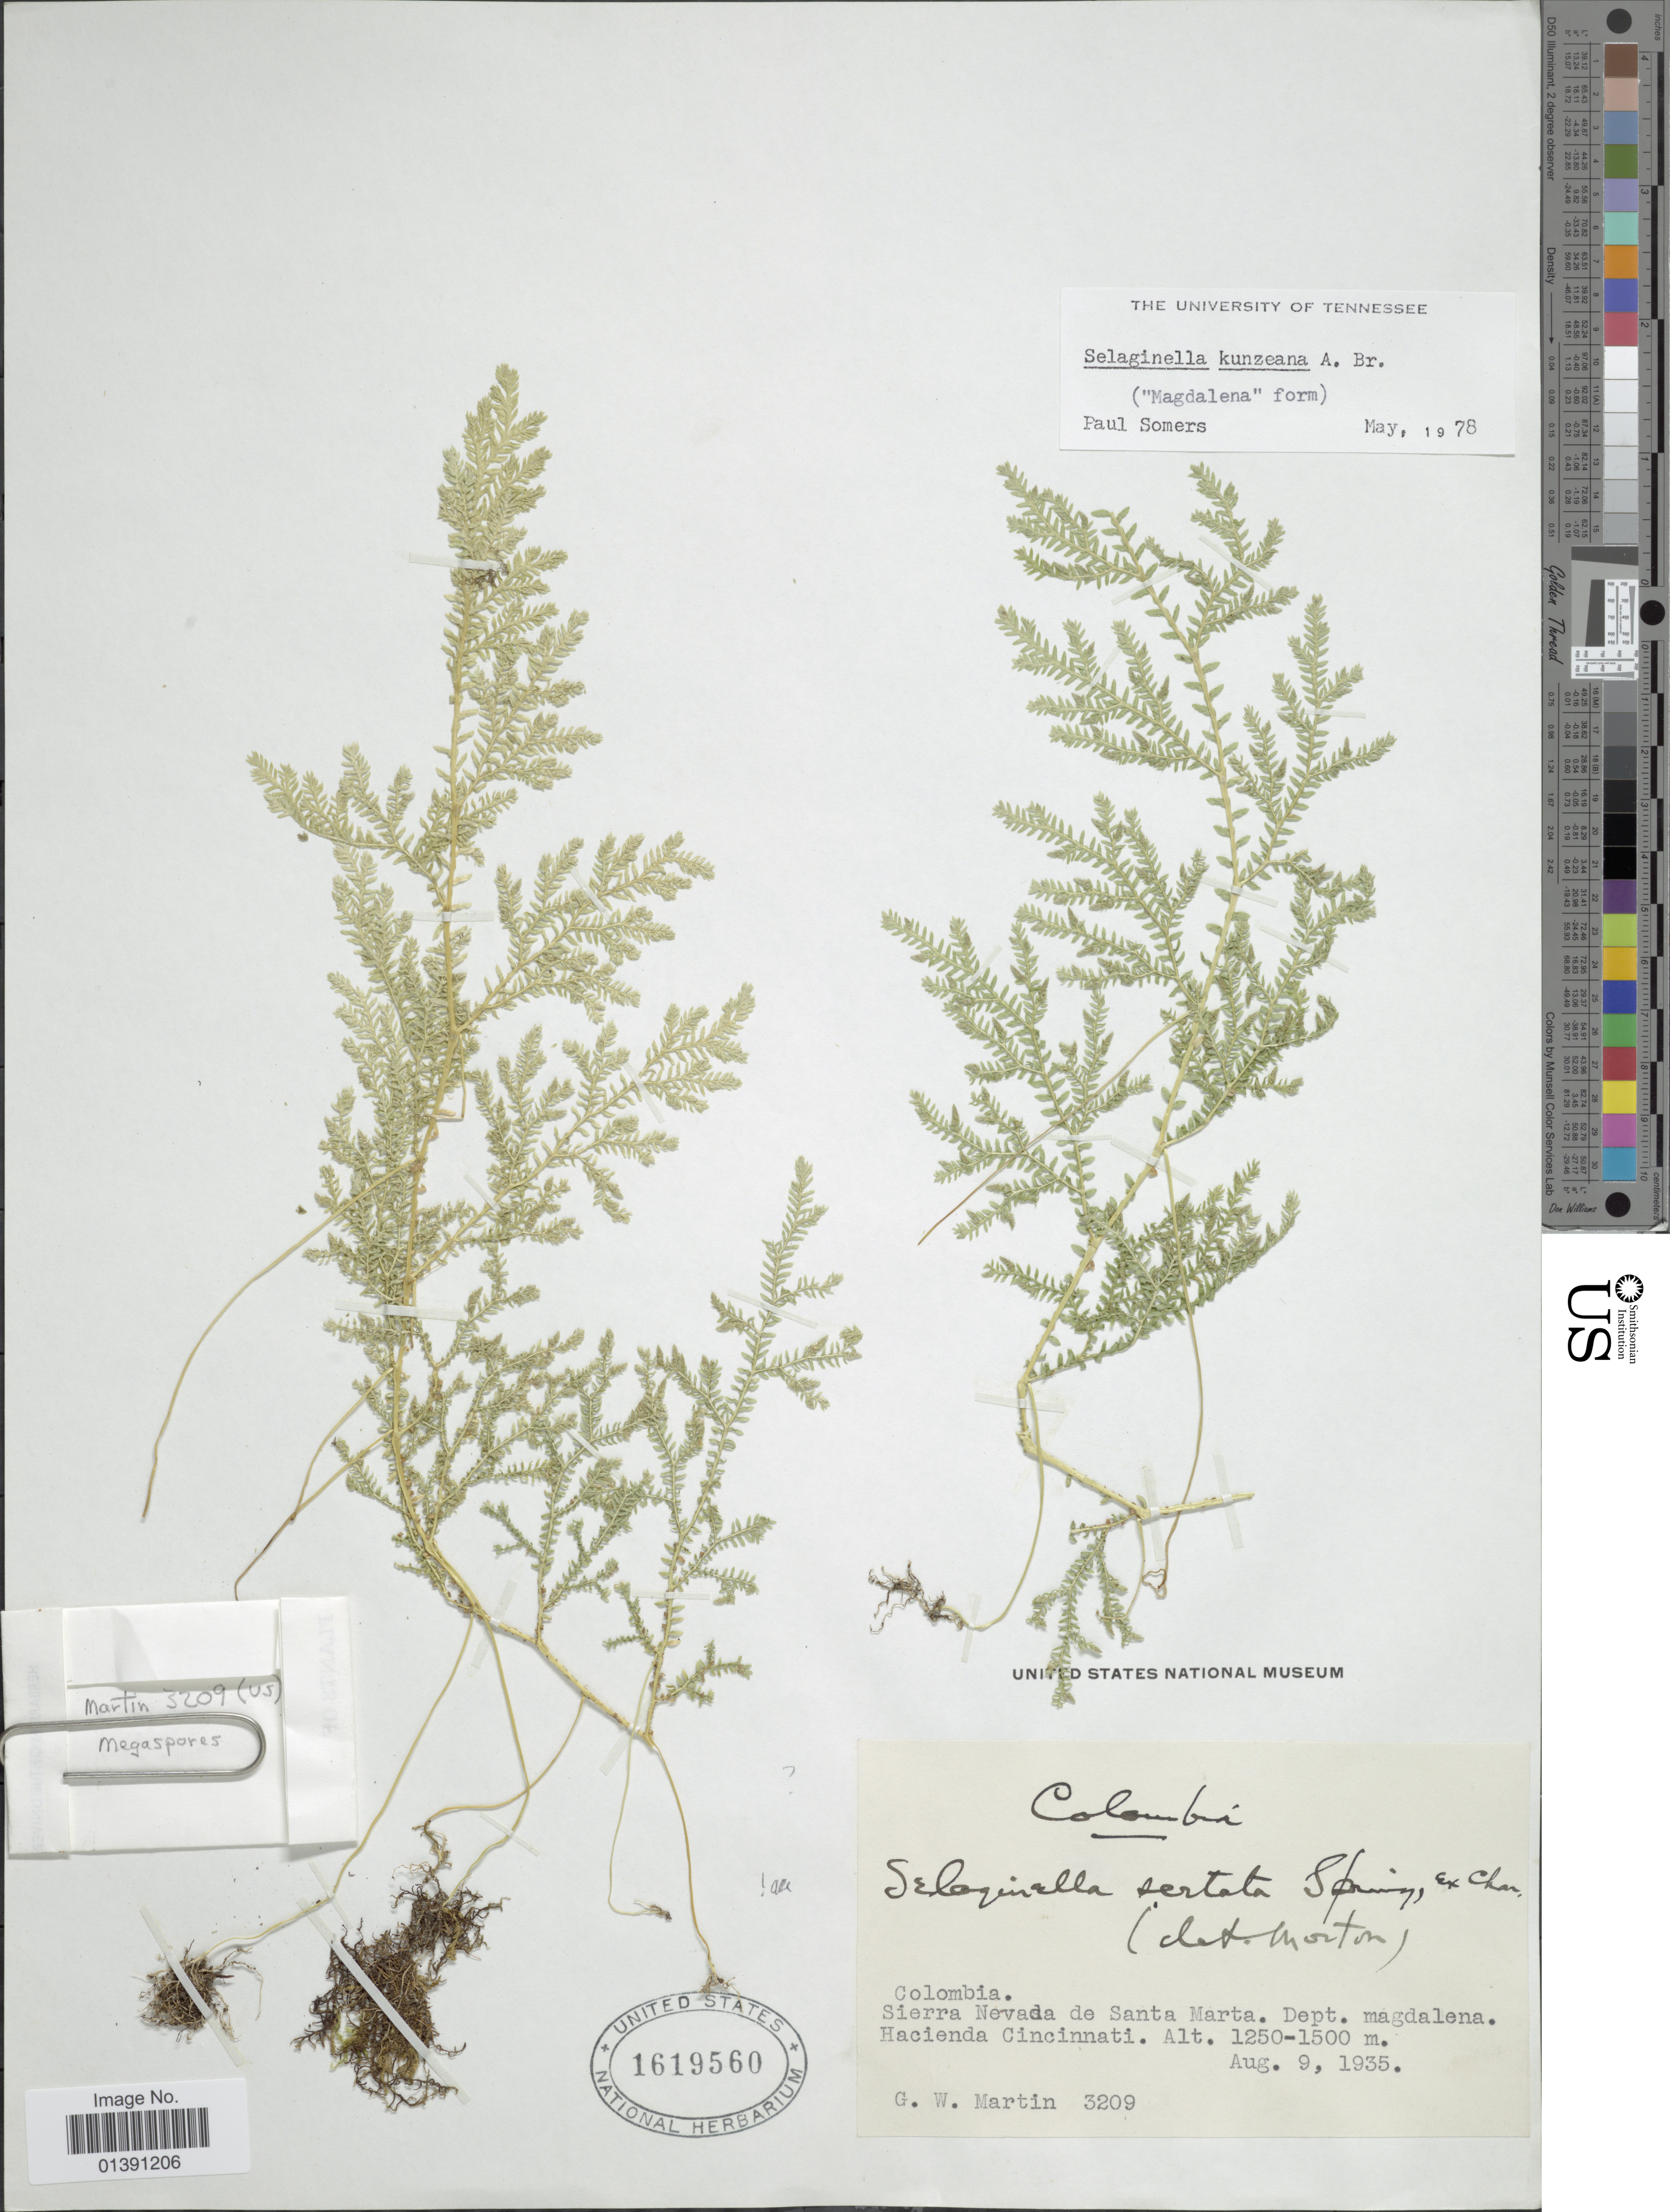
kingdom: Plantae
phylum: Tracheophyta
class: Lycopodiopsida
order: Selaginellales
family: Selaginellaceae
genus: Selaginella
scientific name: Selaginella kunzeana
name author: A. Br.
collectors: G. W. Martin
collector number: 3209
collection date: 1935-08-09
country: Colombia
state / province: Magdalena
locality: Sierra Nevada de Santa Marta, Hacienda Cincinnati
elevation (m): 1250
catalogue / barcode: US 1619560